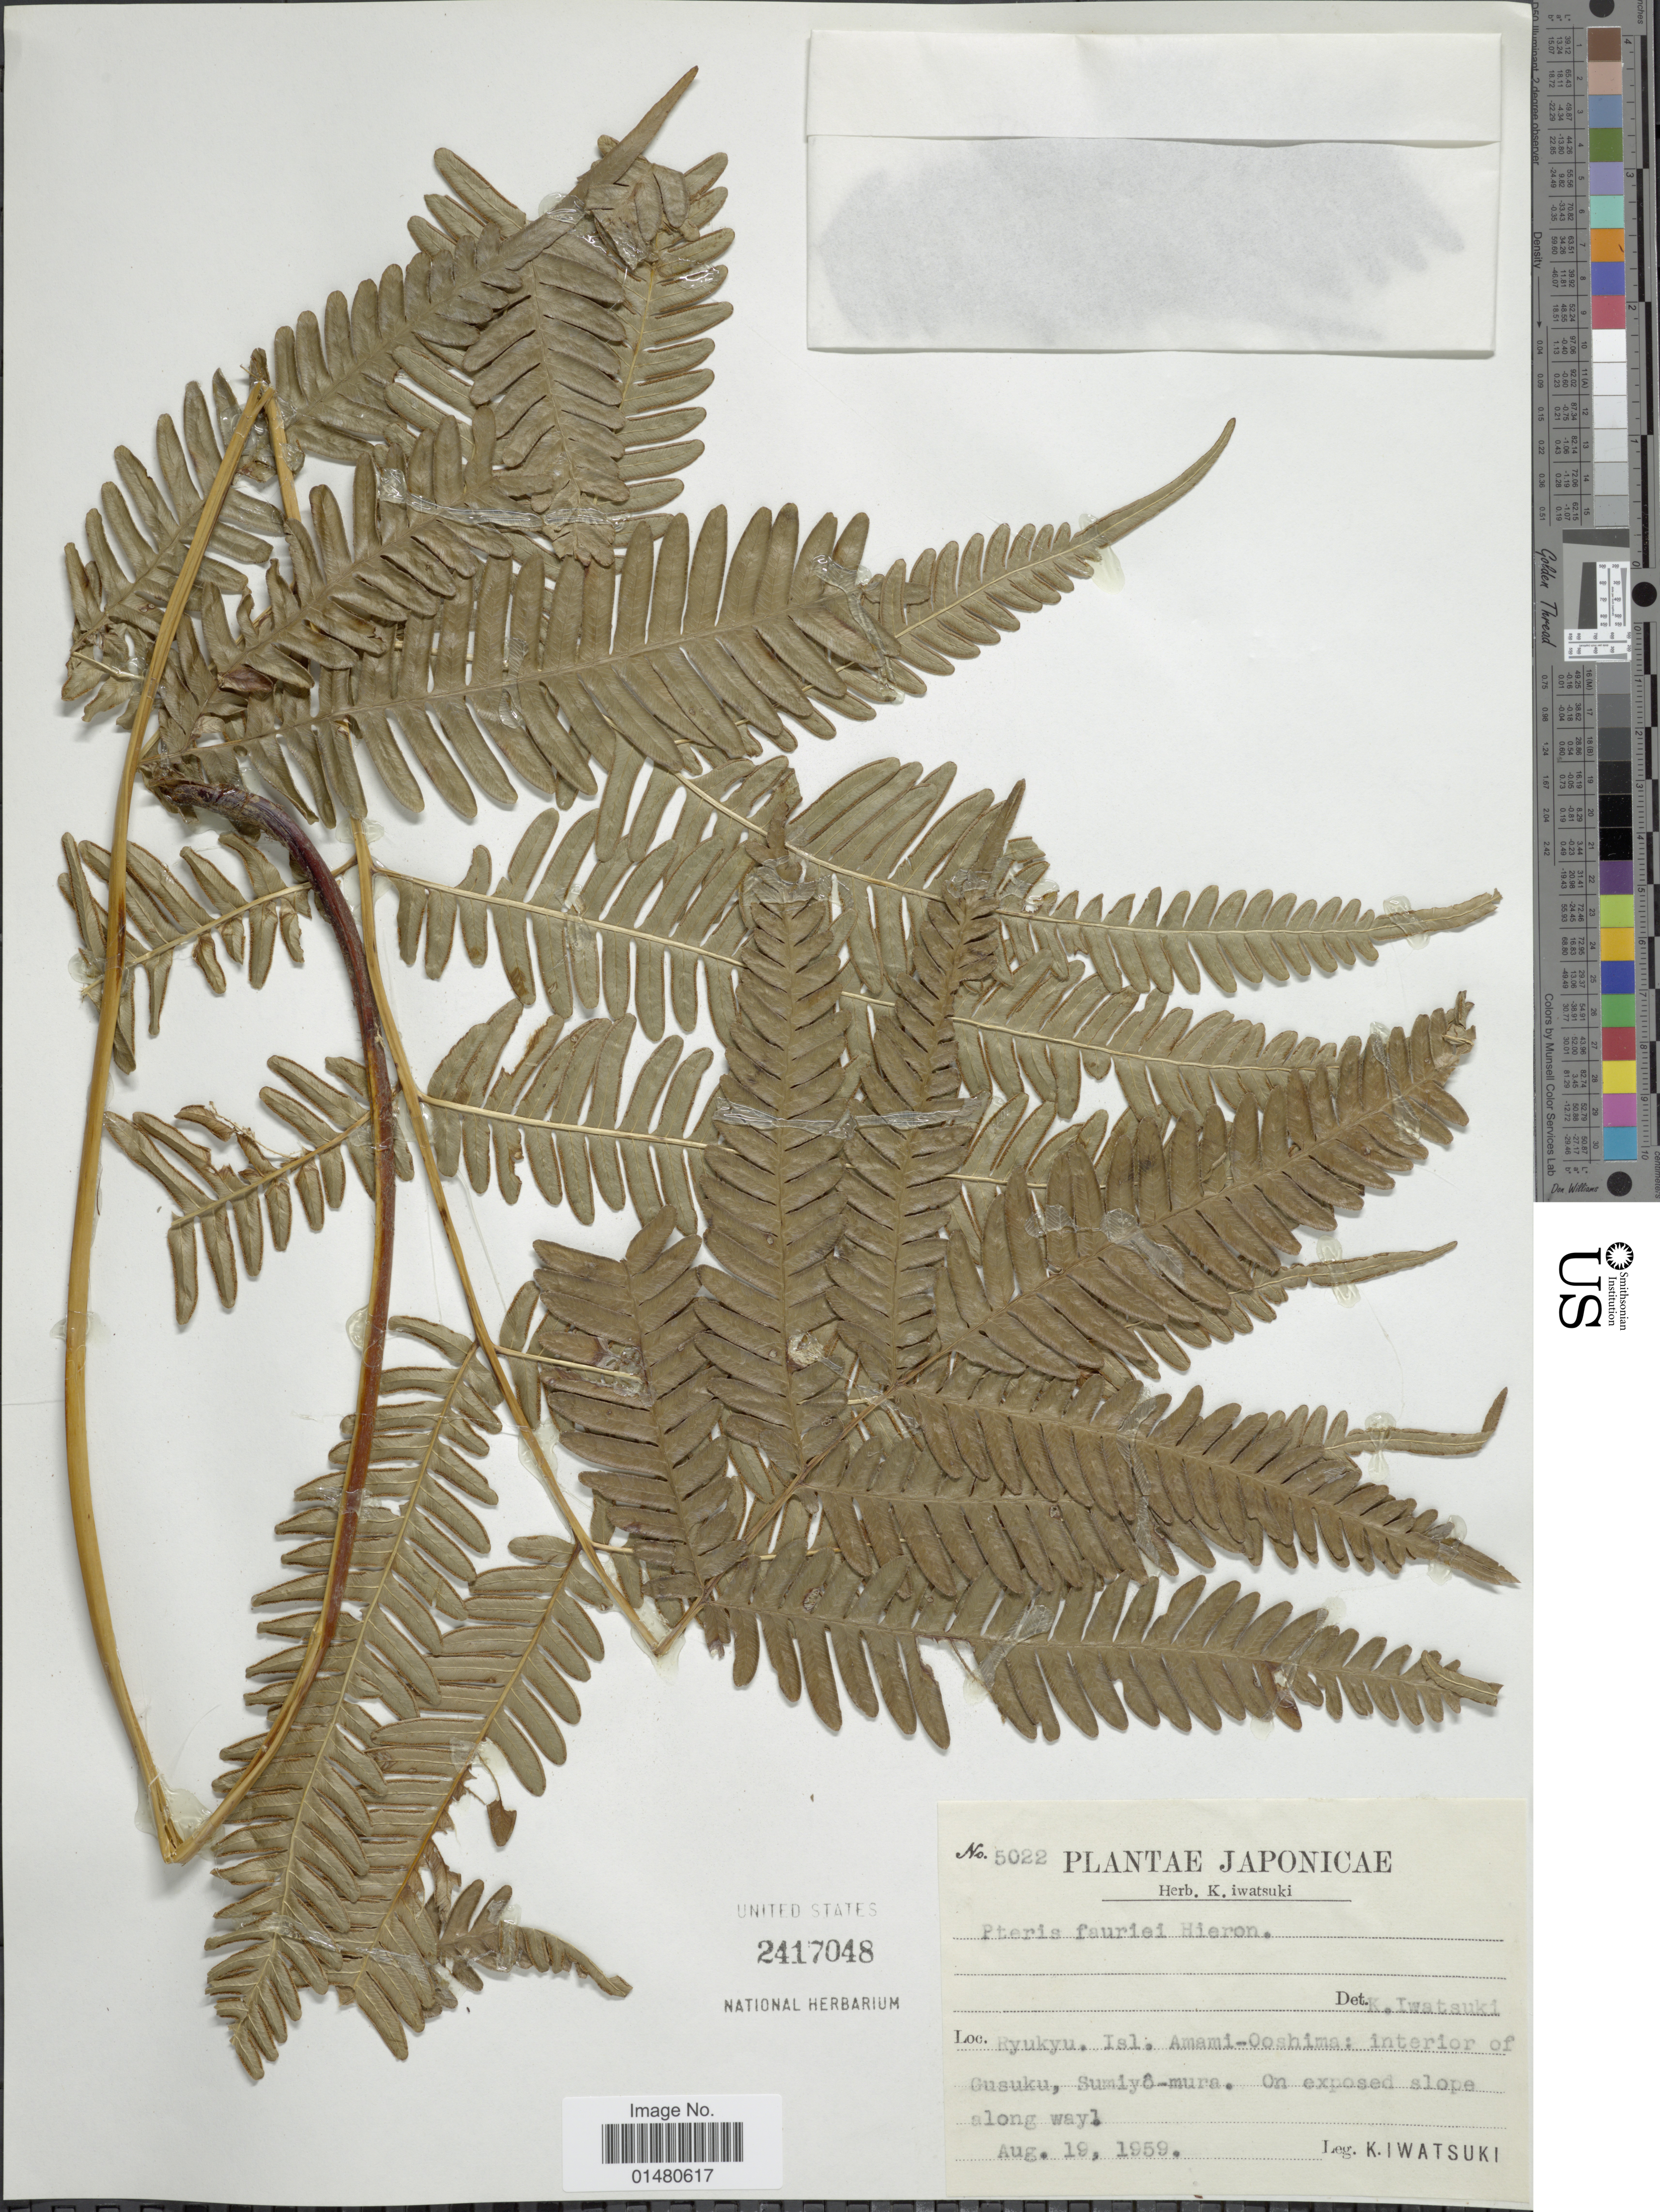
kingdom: Plantae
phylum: Tracheophyta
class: Polypodiopsida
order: Polypodiales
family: Pteridaceae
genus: Pteris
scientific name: Pteris fauriei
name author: Hieron.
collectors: K. Iwatsuki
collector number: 5022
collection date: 1959-08-19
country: Japan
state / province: Okinawa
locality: Ryukyu. Isl. Amami-Ooshima: ibnterior of Cucuku, Sumiyô-mura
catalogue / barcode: US 2417048